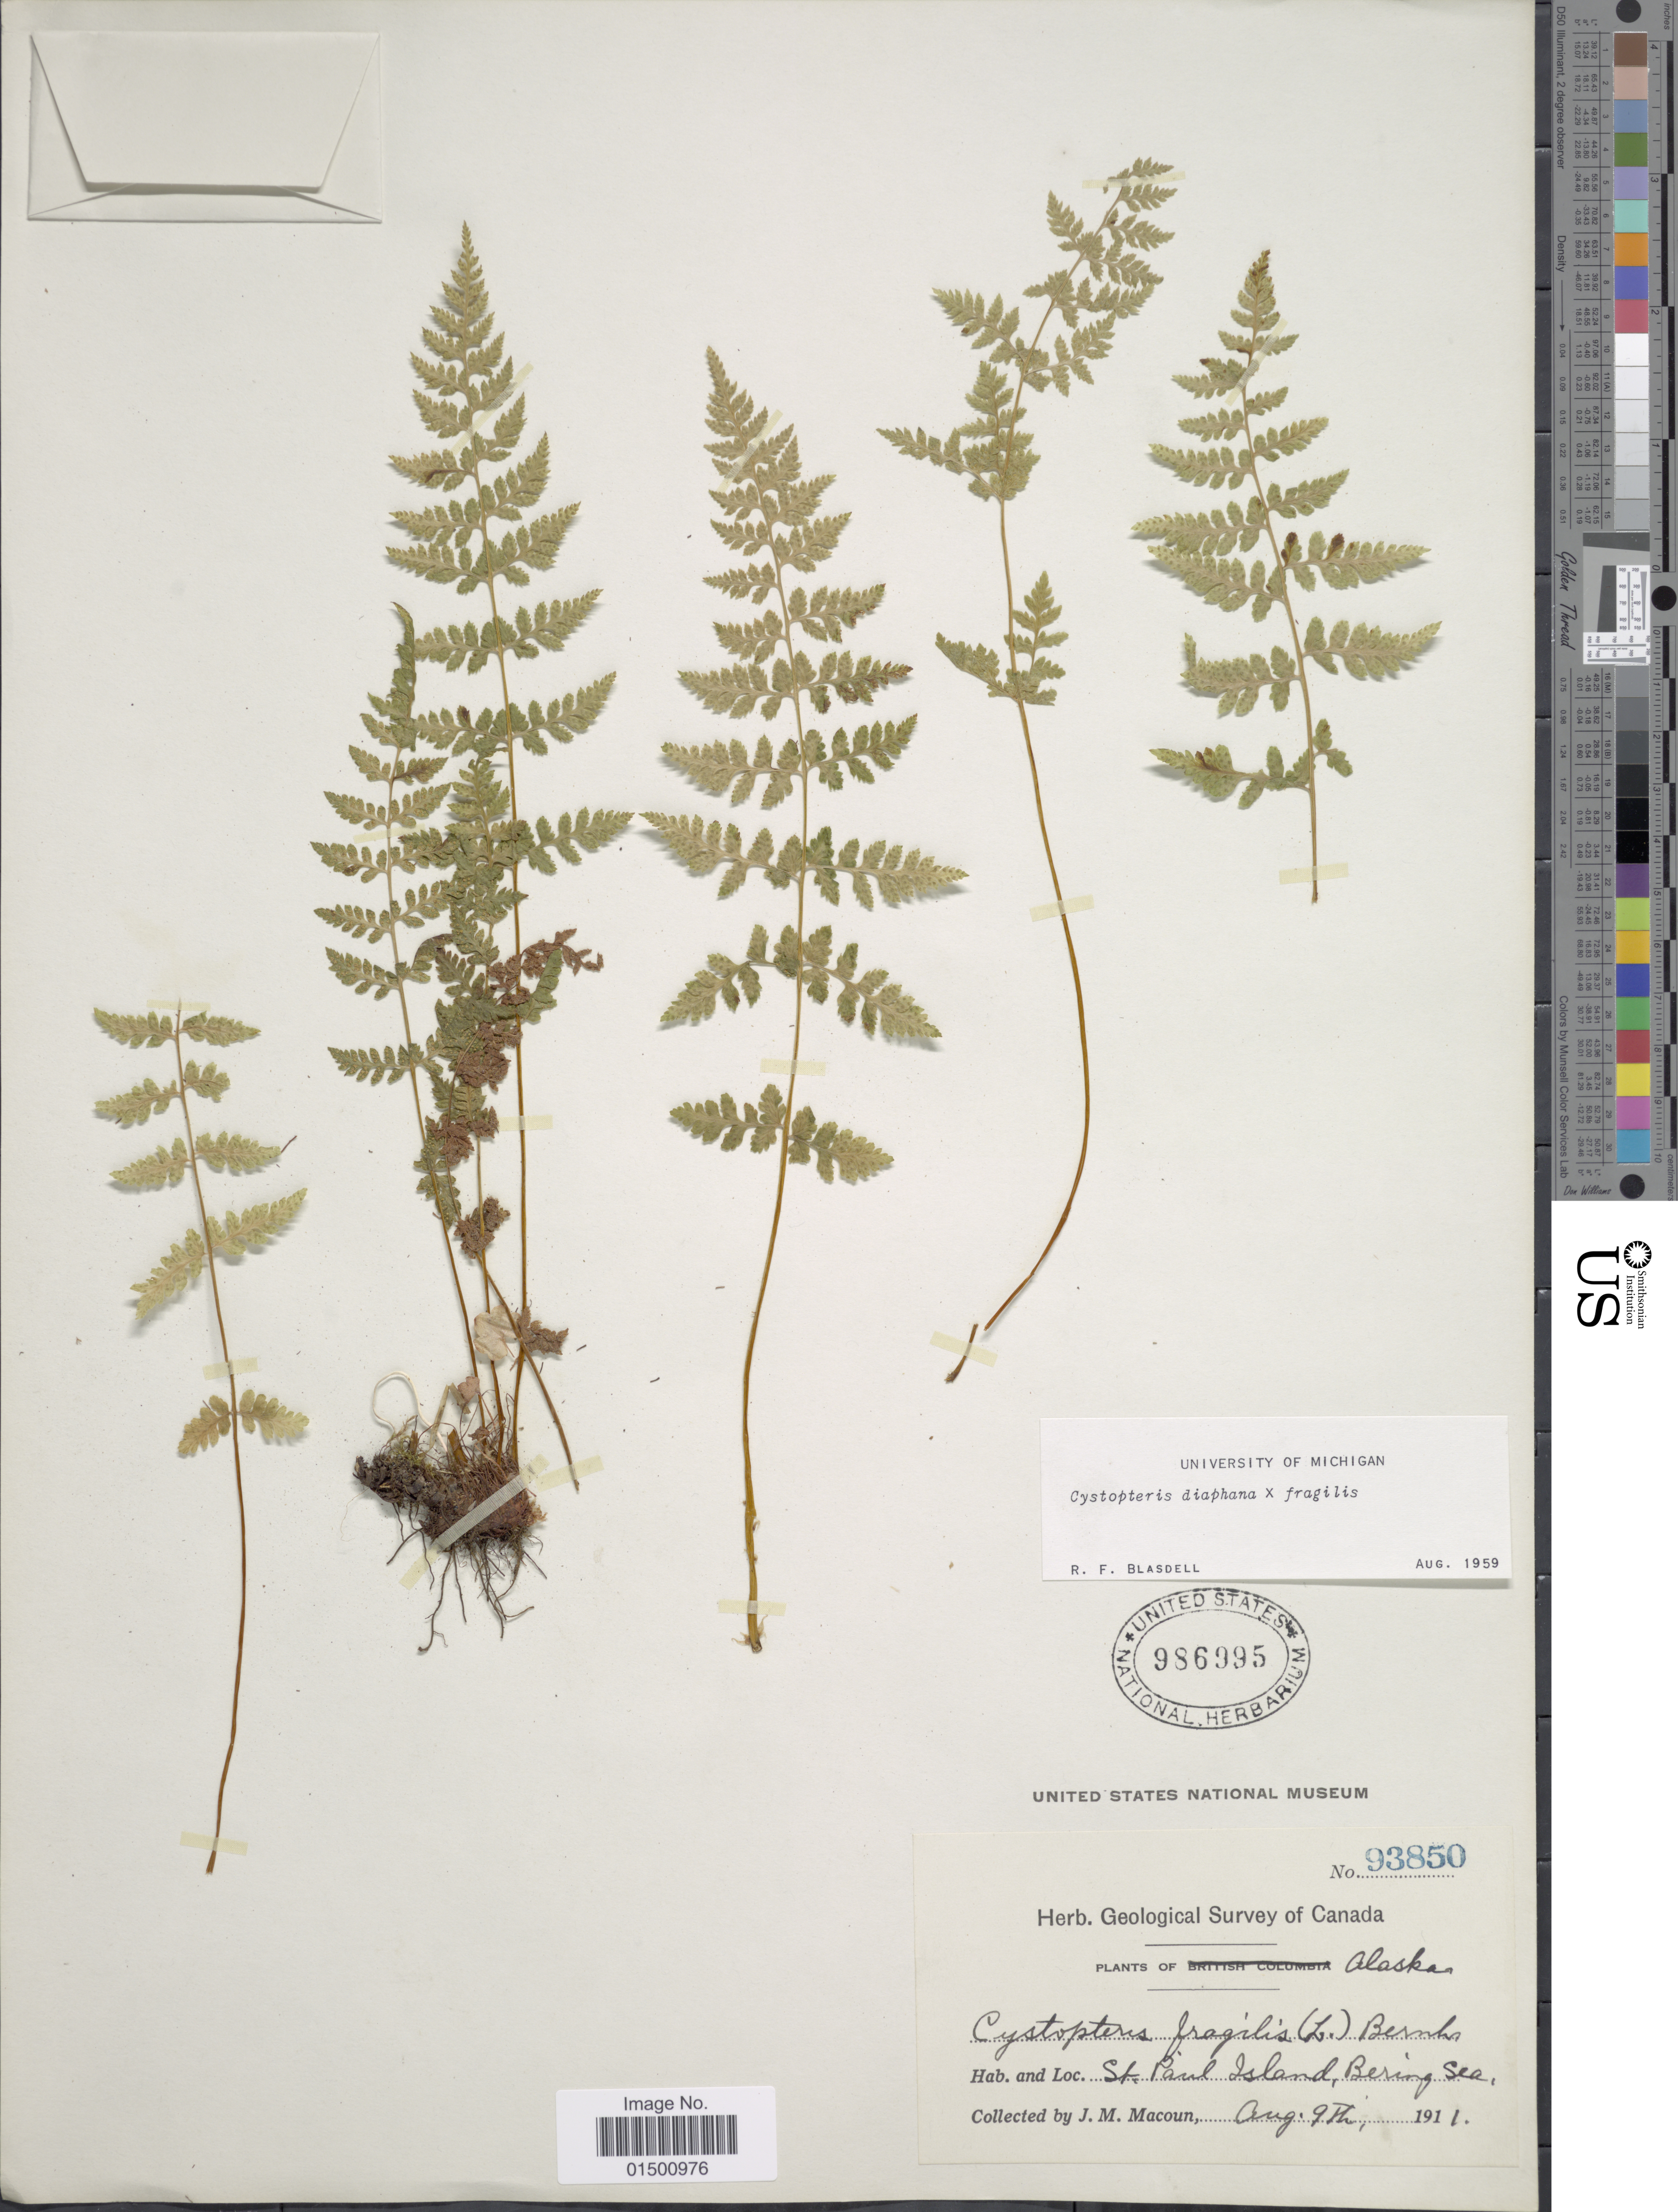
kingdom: Plantae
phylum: Tracheophyta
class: Polypodiopsida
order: Polypodiales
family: Cystopteridaceae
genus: Cystopteris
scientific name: Cystopteris diaphana x C. fragilis (L.) Bernh.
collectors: J. M. Macoun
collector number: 93850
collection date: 1911-08-09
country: United States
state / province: Alaska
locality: St. Paul Island, Bering Sea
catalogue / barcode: US 986995